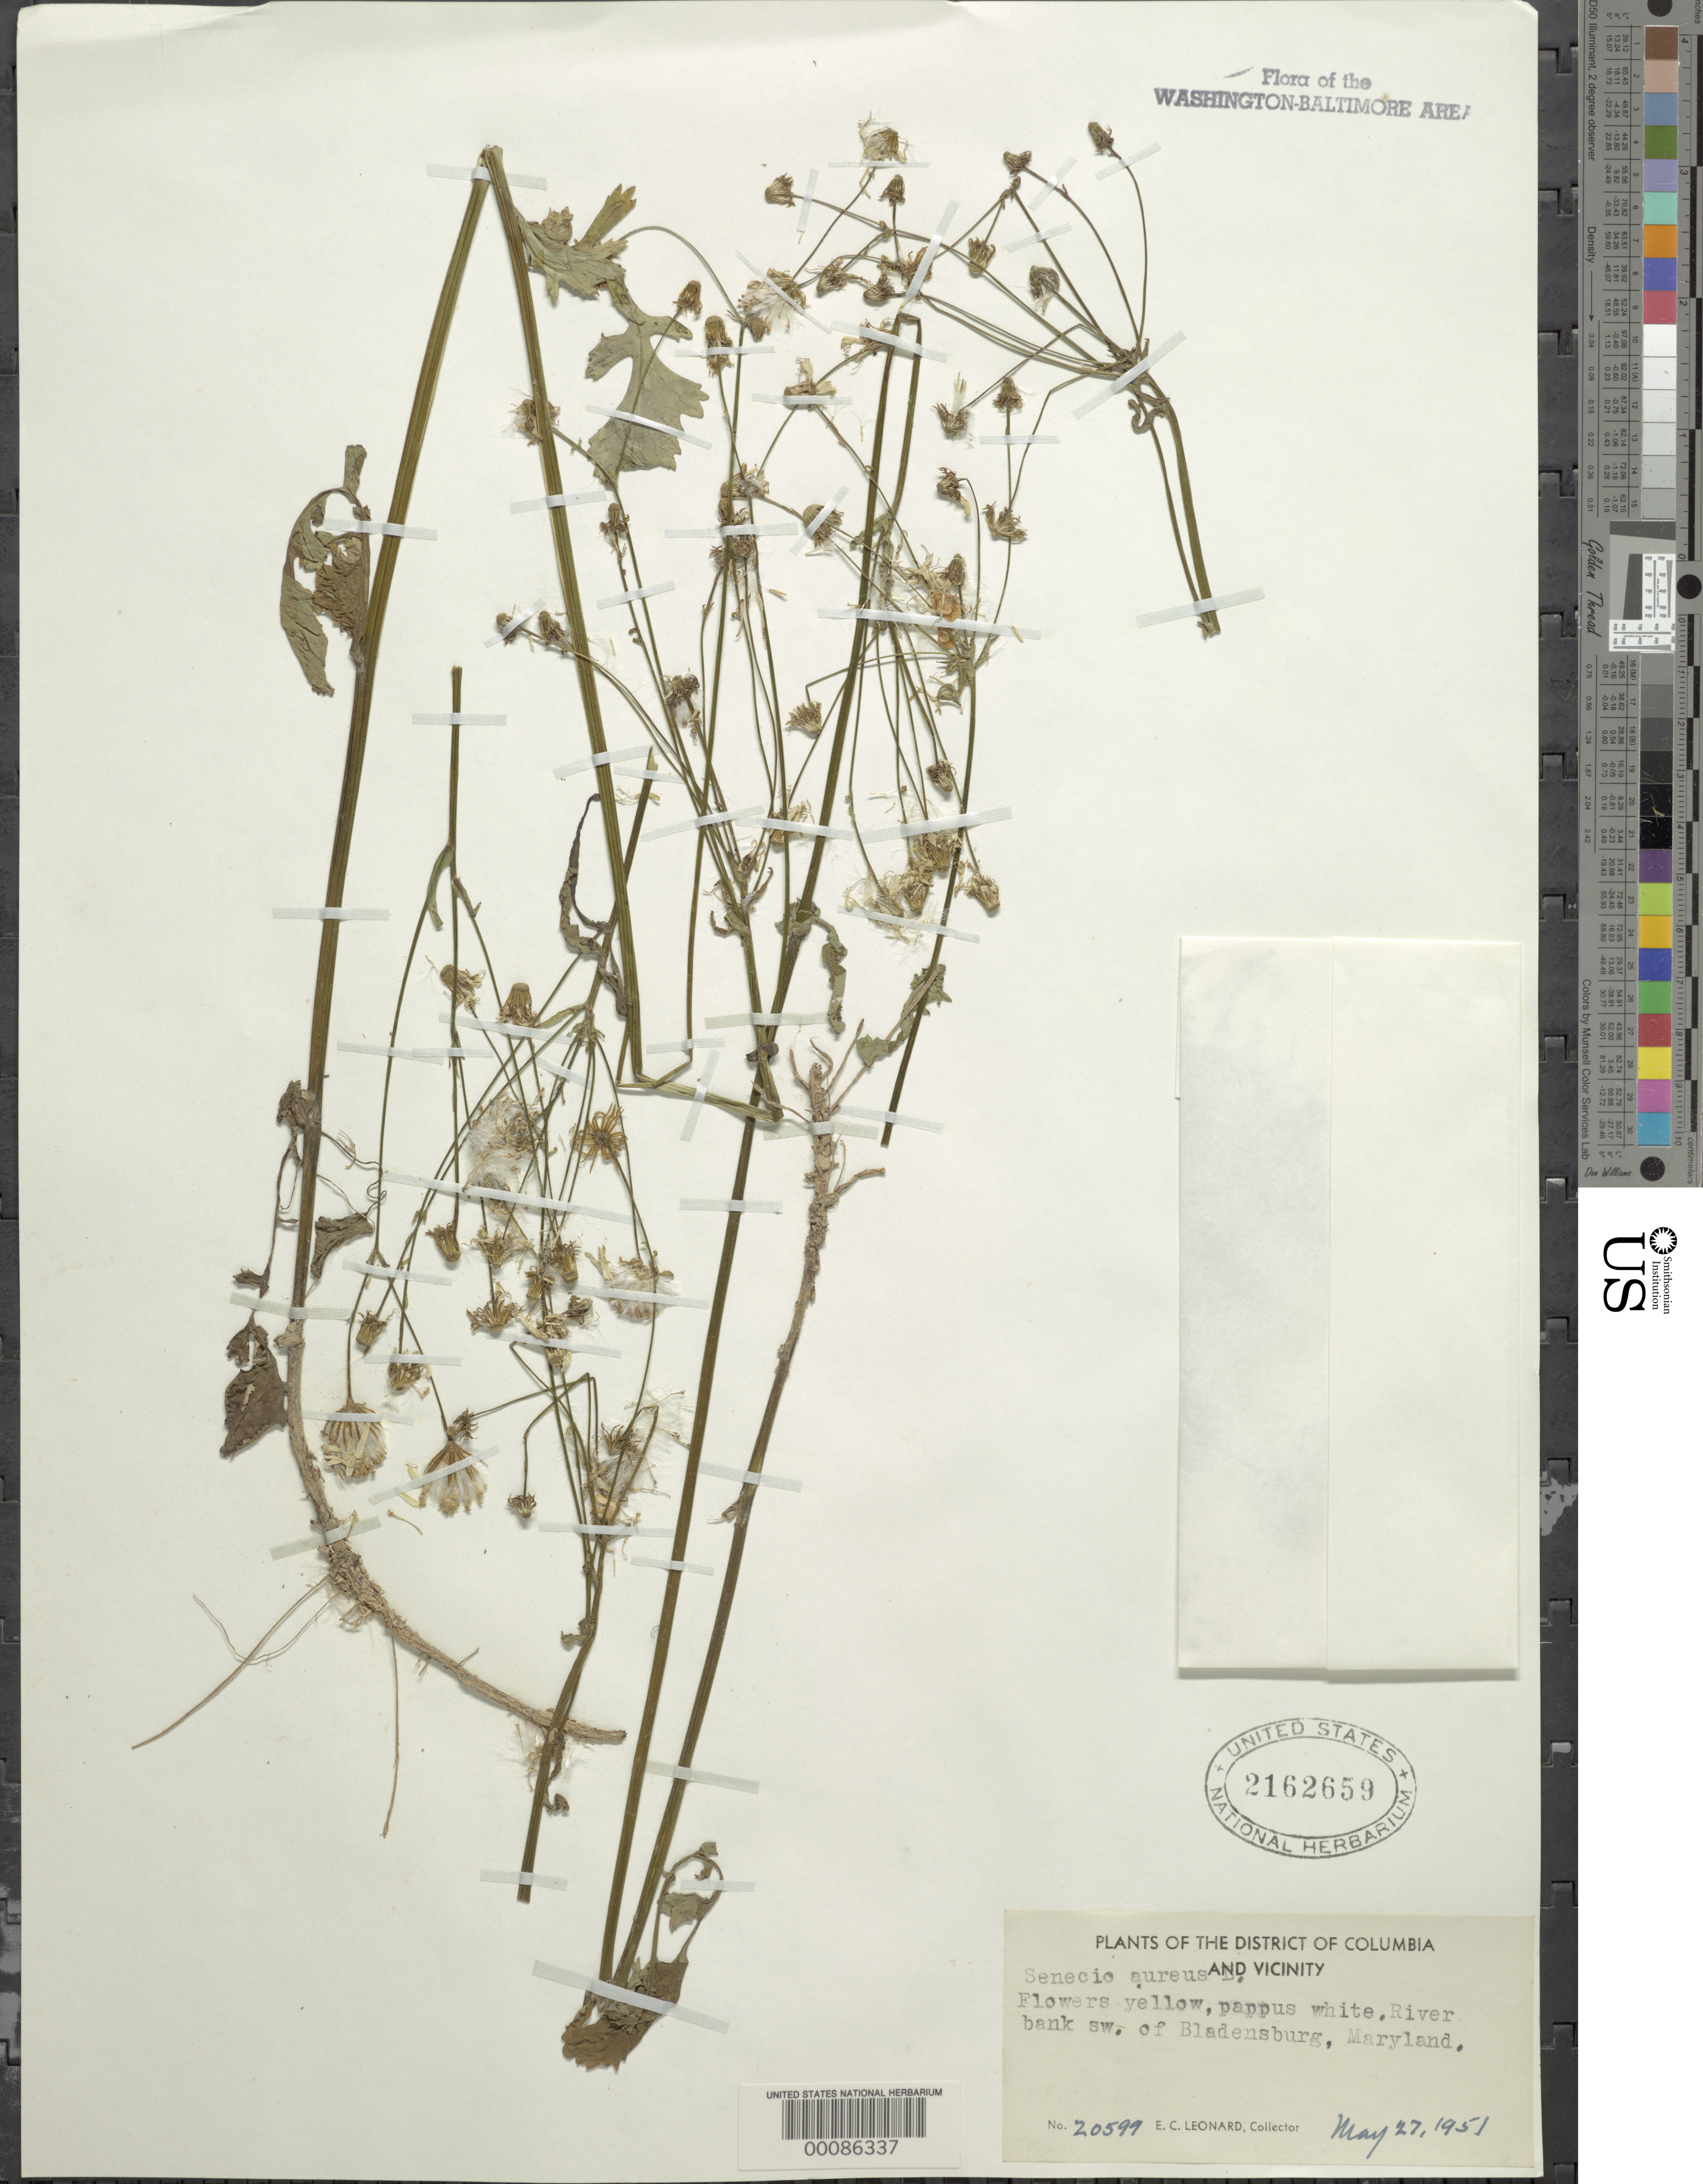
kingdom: Plantae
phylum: Tracheophyta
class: Magnoliopsida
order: Asterales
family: Asteraceae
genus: Packera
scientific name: Packera aurea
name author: (L.) Á. Löve & D. Löve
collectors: E. C. Leonard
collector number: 20599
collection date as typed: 27 May 1951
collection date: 1951-05-27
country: United States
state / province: Maryland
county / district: Prince George's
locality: SW of Bladensburg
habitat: River bank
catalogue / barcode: US 2162659